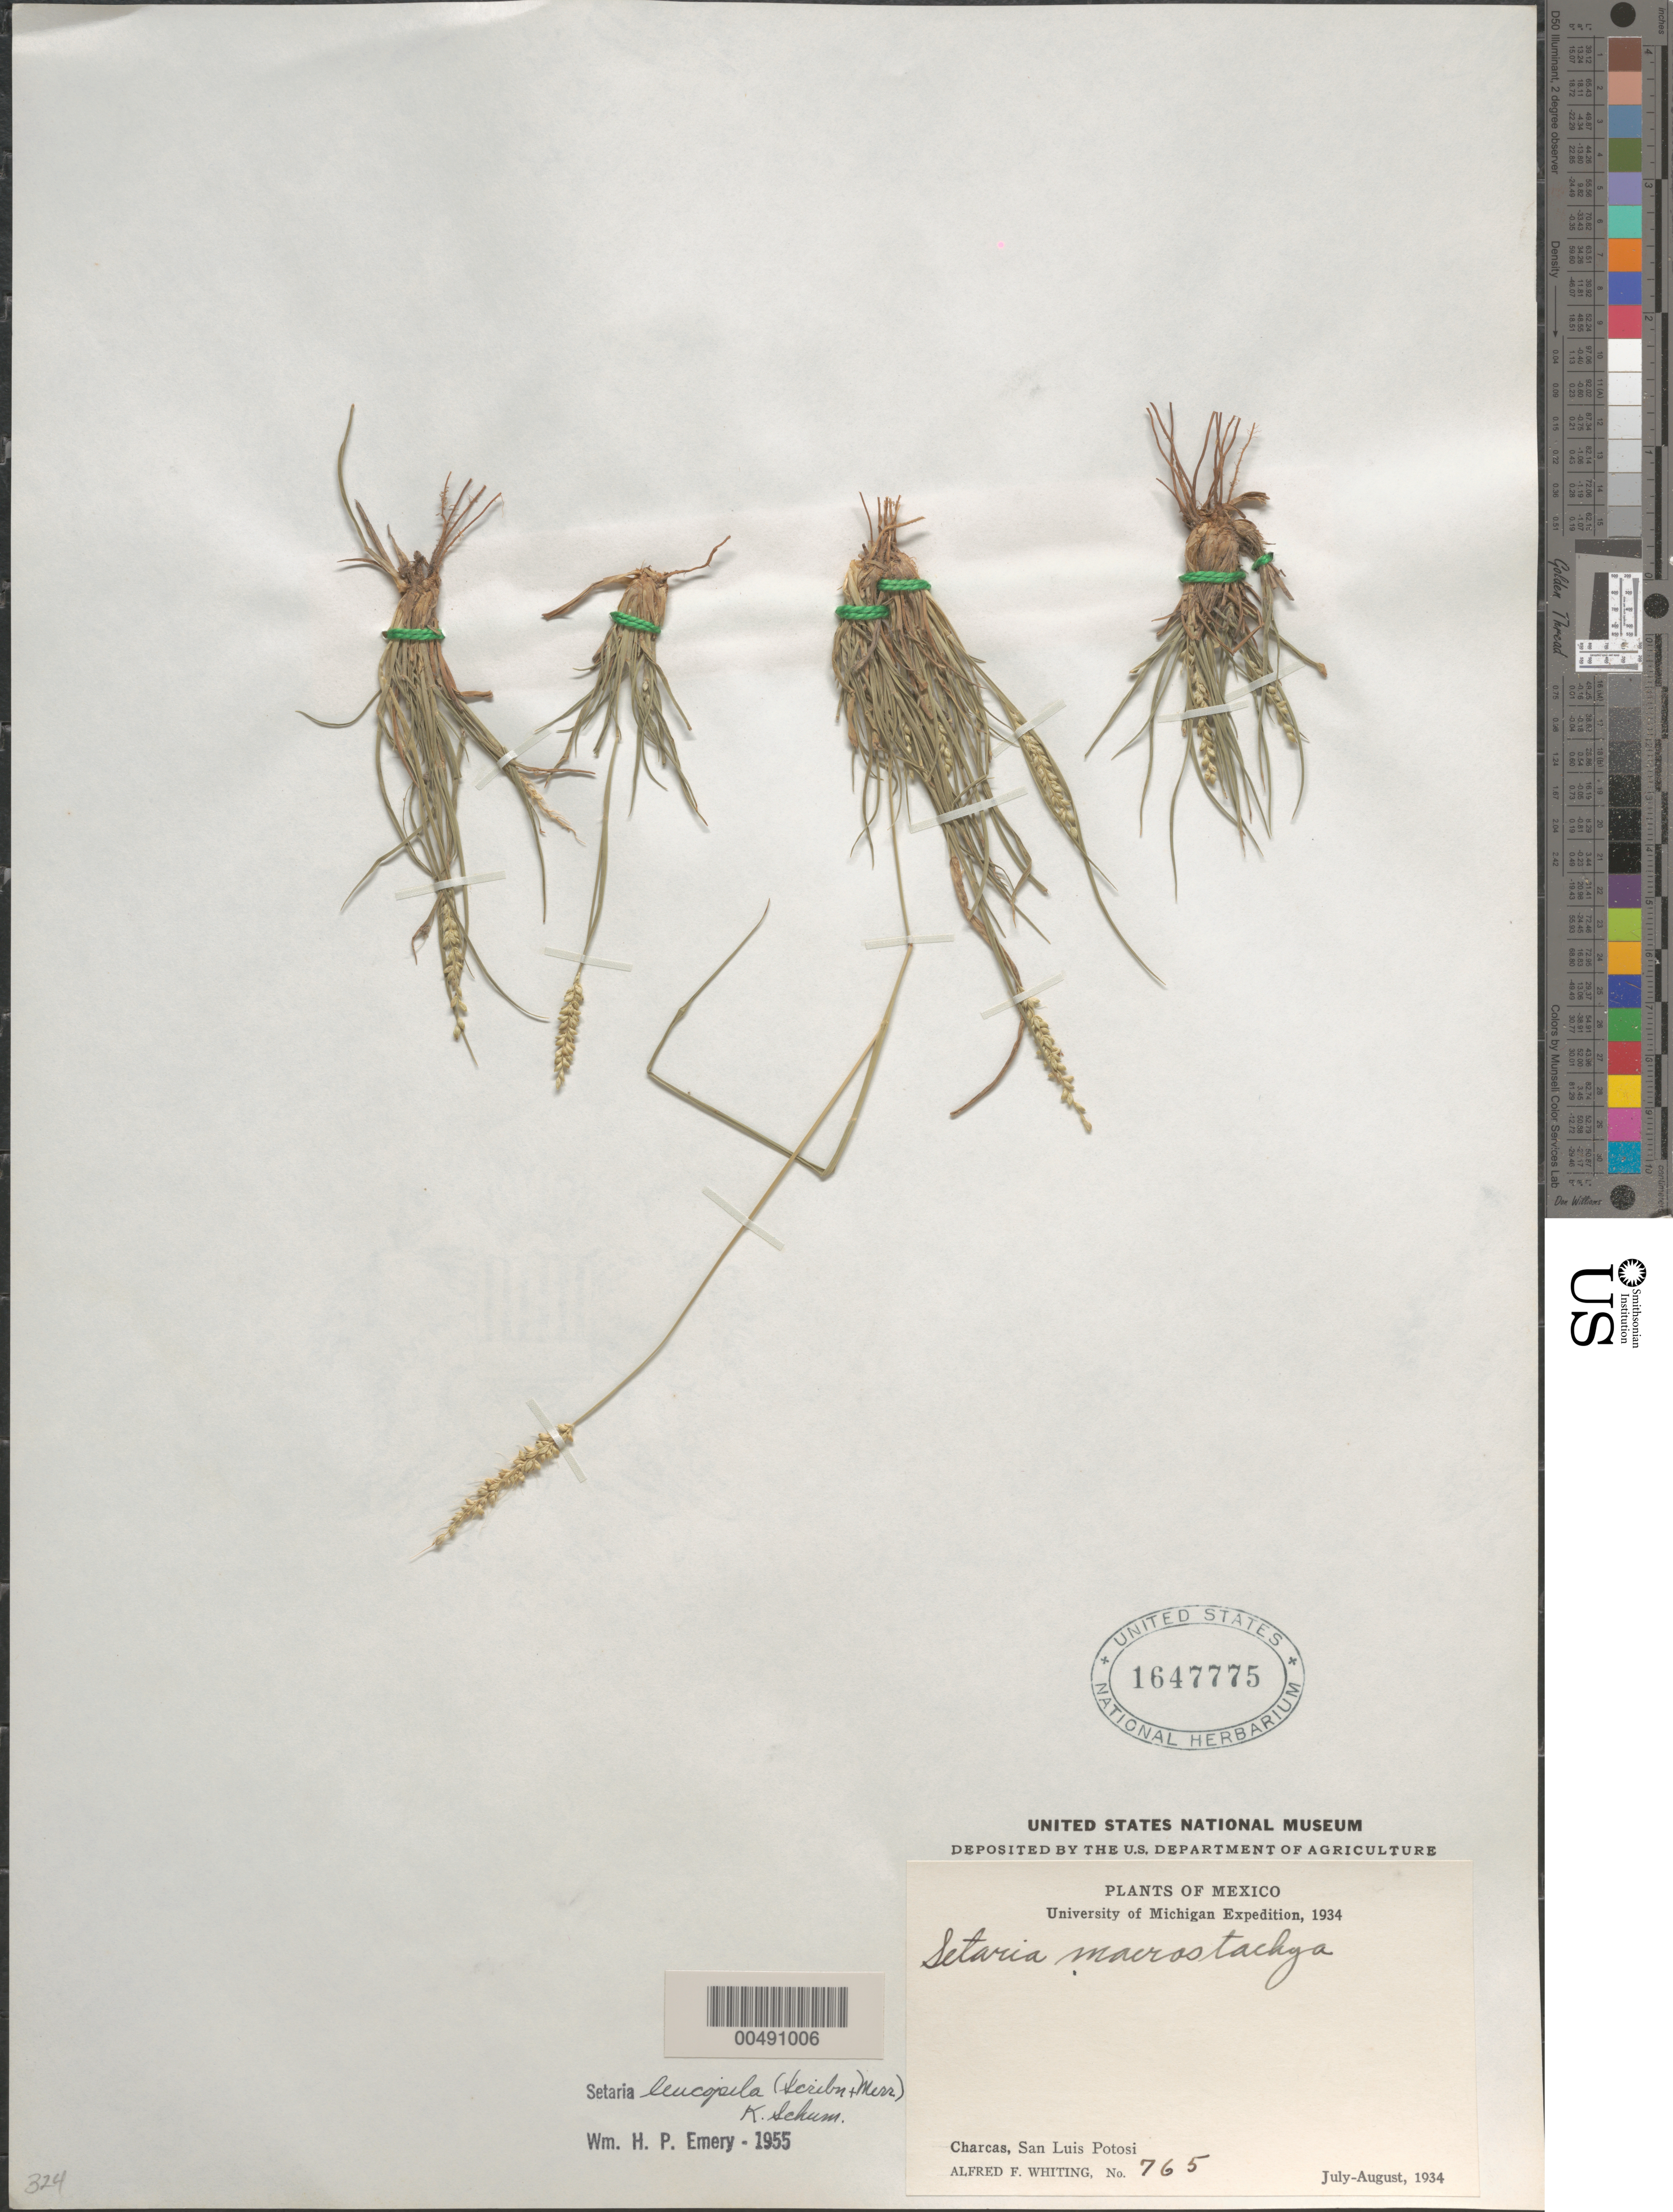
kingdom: Plantae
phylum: Tracheophyta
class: Liliopsida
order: Poales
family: Poaceae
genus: Setaria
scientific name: Setaria leucopila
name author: (Scribn. & Merr.) K. Schum.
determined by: Emery, W. H. P.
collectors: A. F. Whiting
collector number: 765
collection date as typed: Jul 1934 to Aug 1934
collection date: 1934-07/1934-08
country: Mexico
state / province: San Luis Potosi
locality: Charcas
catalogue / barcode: US 1647775